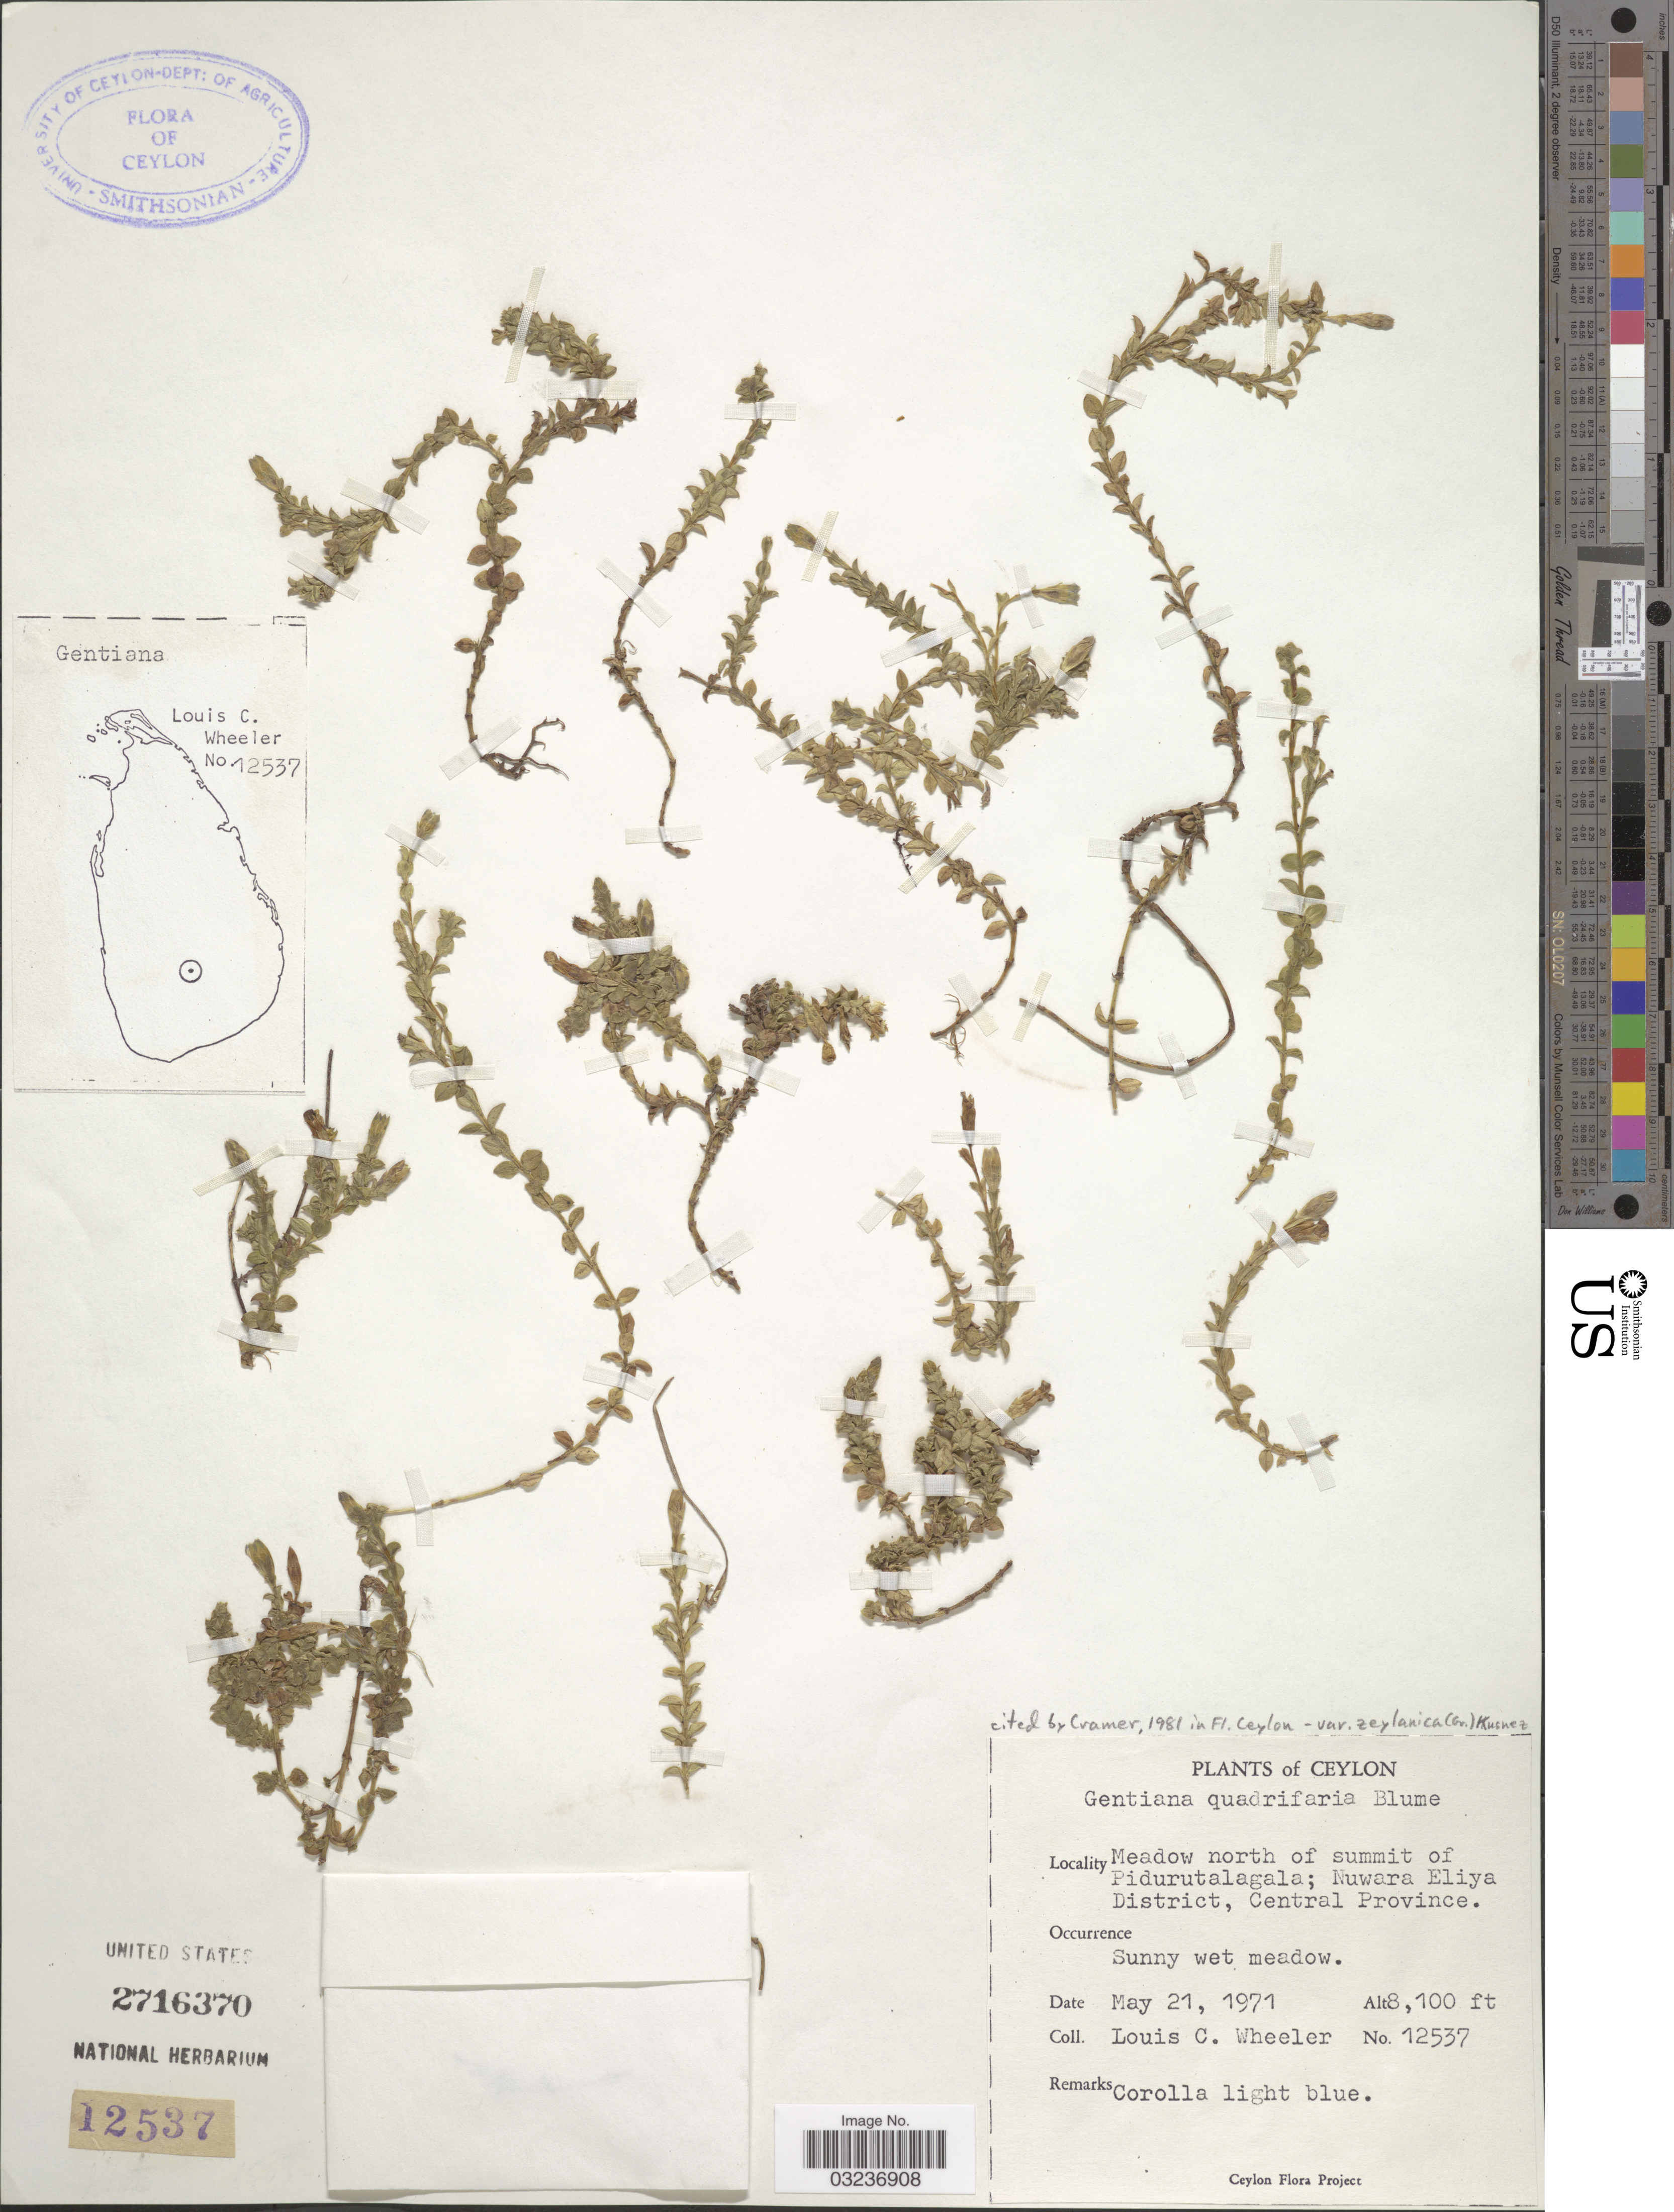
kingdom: Plantae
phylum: Tracheophyta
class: Magnoliopsida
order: Gentianales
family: Gentianaceae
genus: Gentiana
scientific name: Gentiana quadrifaria var. zeylanica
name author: (Griseb.) Kusn.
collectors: L. C. Wheeler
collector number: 12537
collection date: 1971-05-21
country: Sri Lanka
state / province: Central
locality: Ceylon, Meadow north of summit of Pidurutalagala; Nuwara Eliya District, Central Province.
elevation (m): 2469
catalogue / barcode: US 2716370